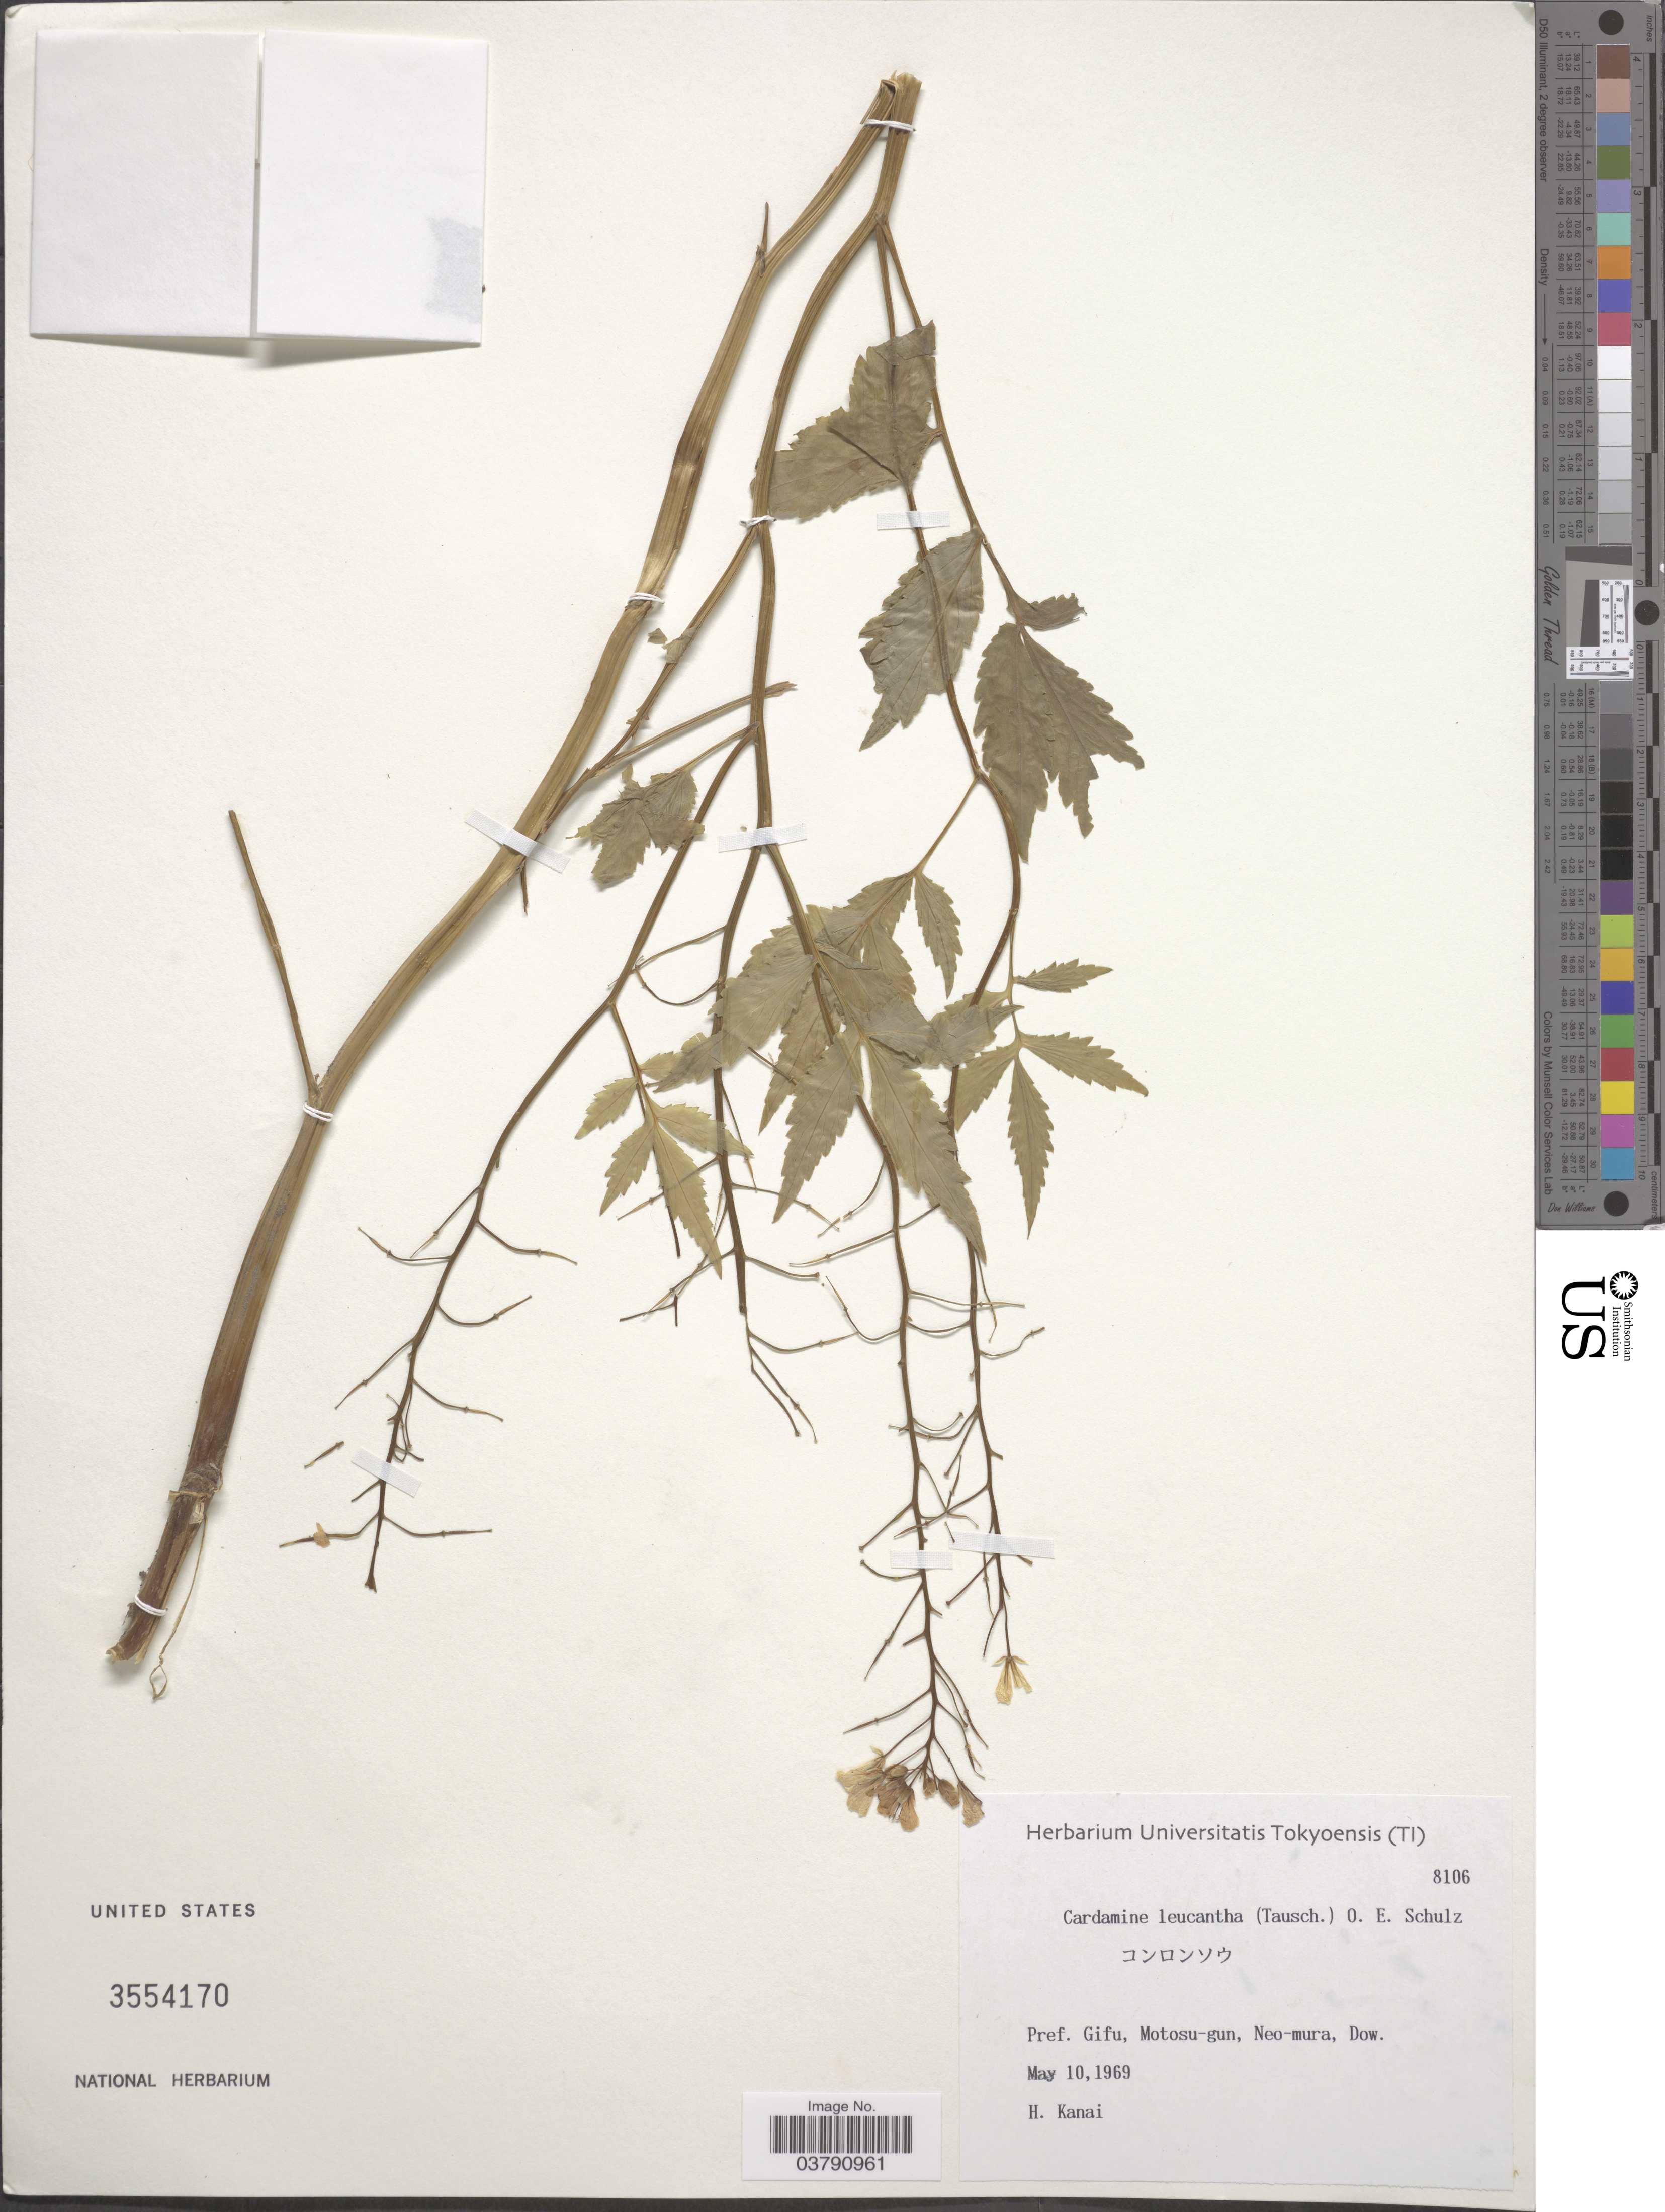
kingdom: Plantae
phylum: Tracheophyta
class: Magnoliopsida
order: Brassicales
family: Brassicaceae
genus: Cardamine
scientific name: Cardamine leucantha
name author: (Tausch) O.E. Schulz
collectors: H. Kanai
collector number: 8106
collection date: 1969-05-10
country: Japan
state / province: Gihu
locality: Pref. Gifu, Motosu-gun, Neo-mura, Dow.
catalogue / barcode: US 3554170